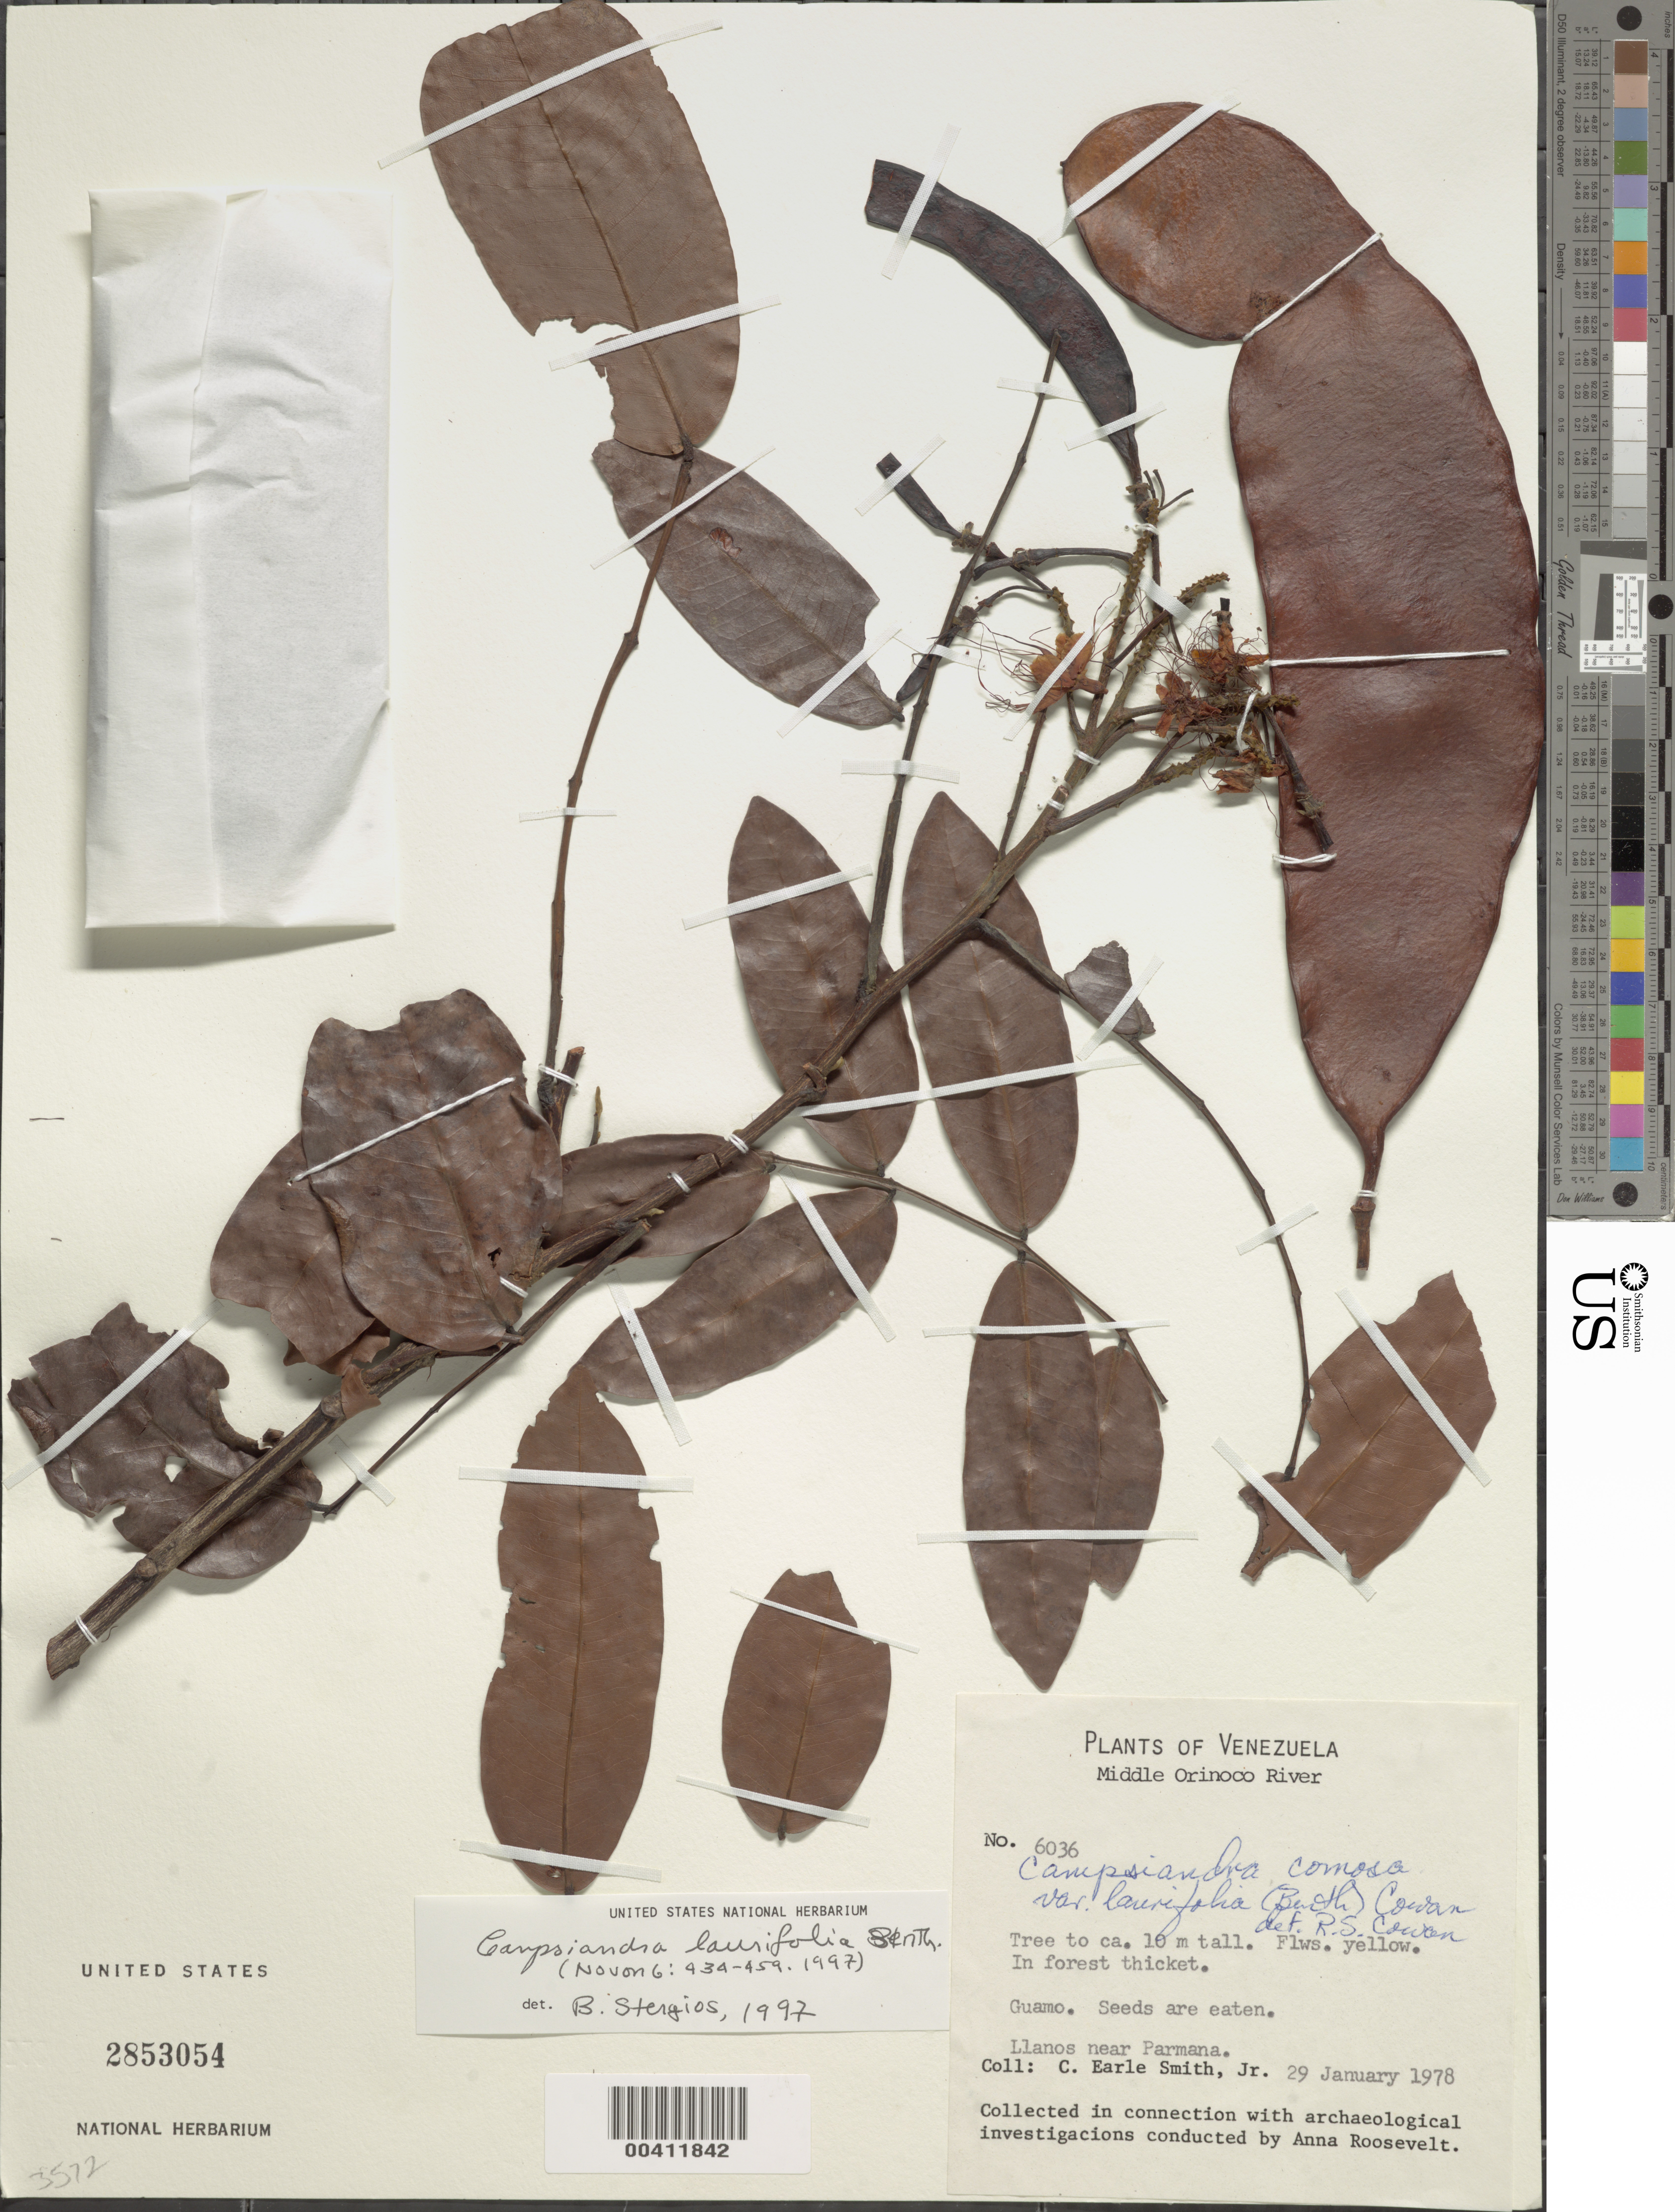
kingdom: Plantae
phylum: Tracheophyta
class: Magnoliopsida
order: Fabales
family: Fabaceae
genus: Campsiandra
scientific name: Campsiandra laurifolia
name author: Benth.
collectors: C. E. Smith Jr.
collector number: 6036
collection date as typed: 29 Jan 1978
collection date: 1978-01-29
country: Venezuela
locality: Middle orinoco river, near parmana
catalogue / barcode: US 2853054